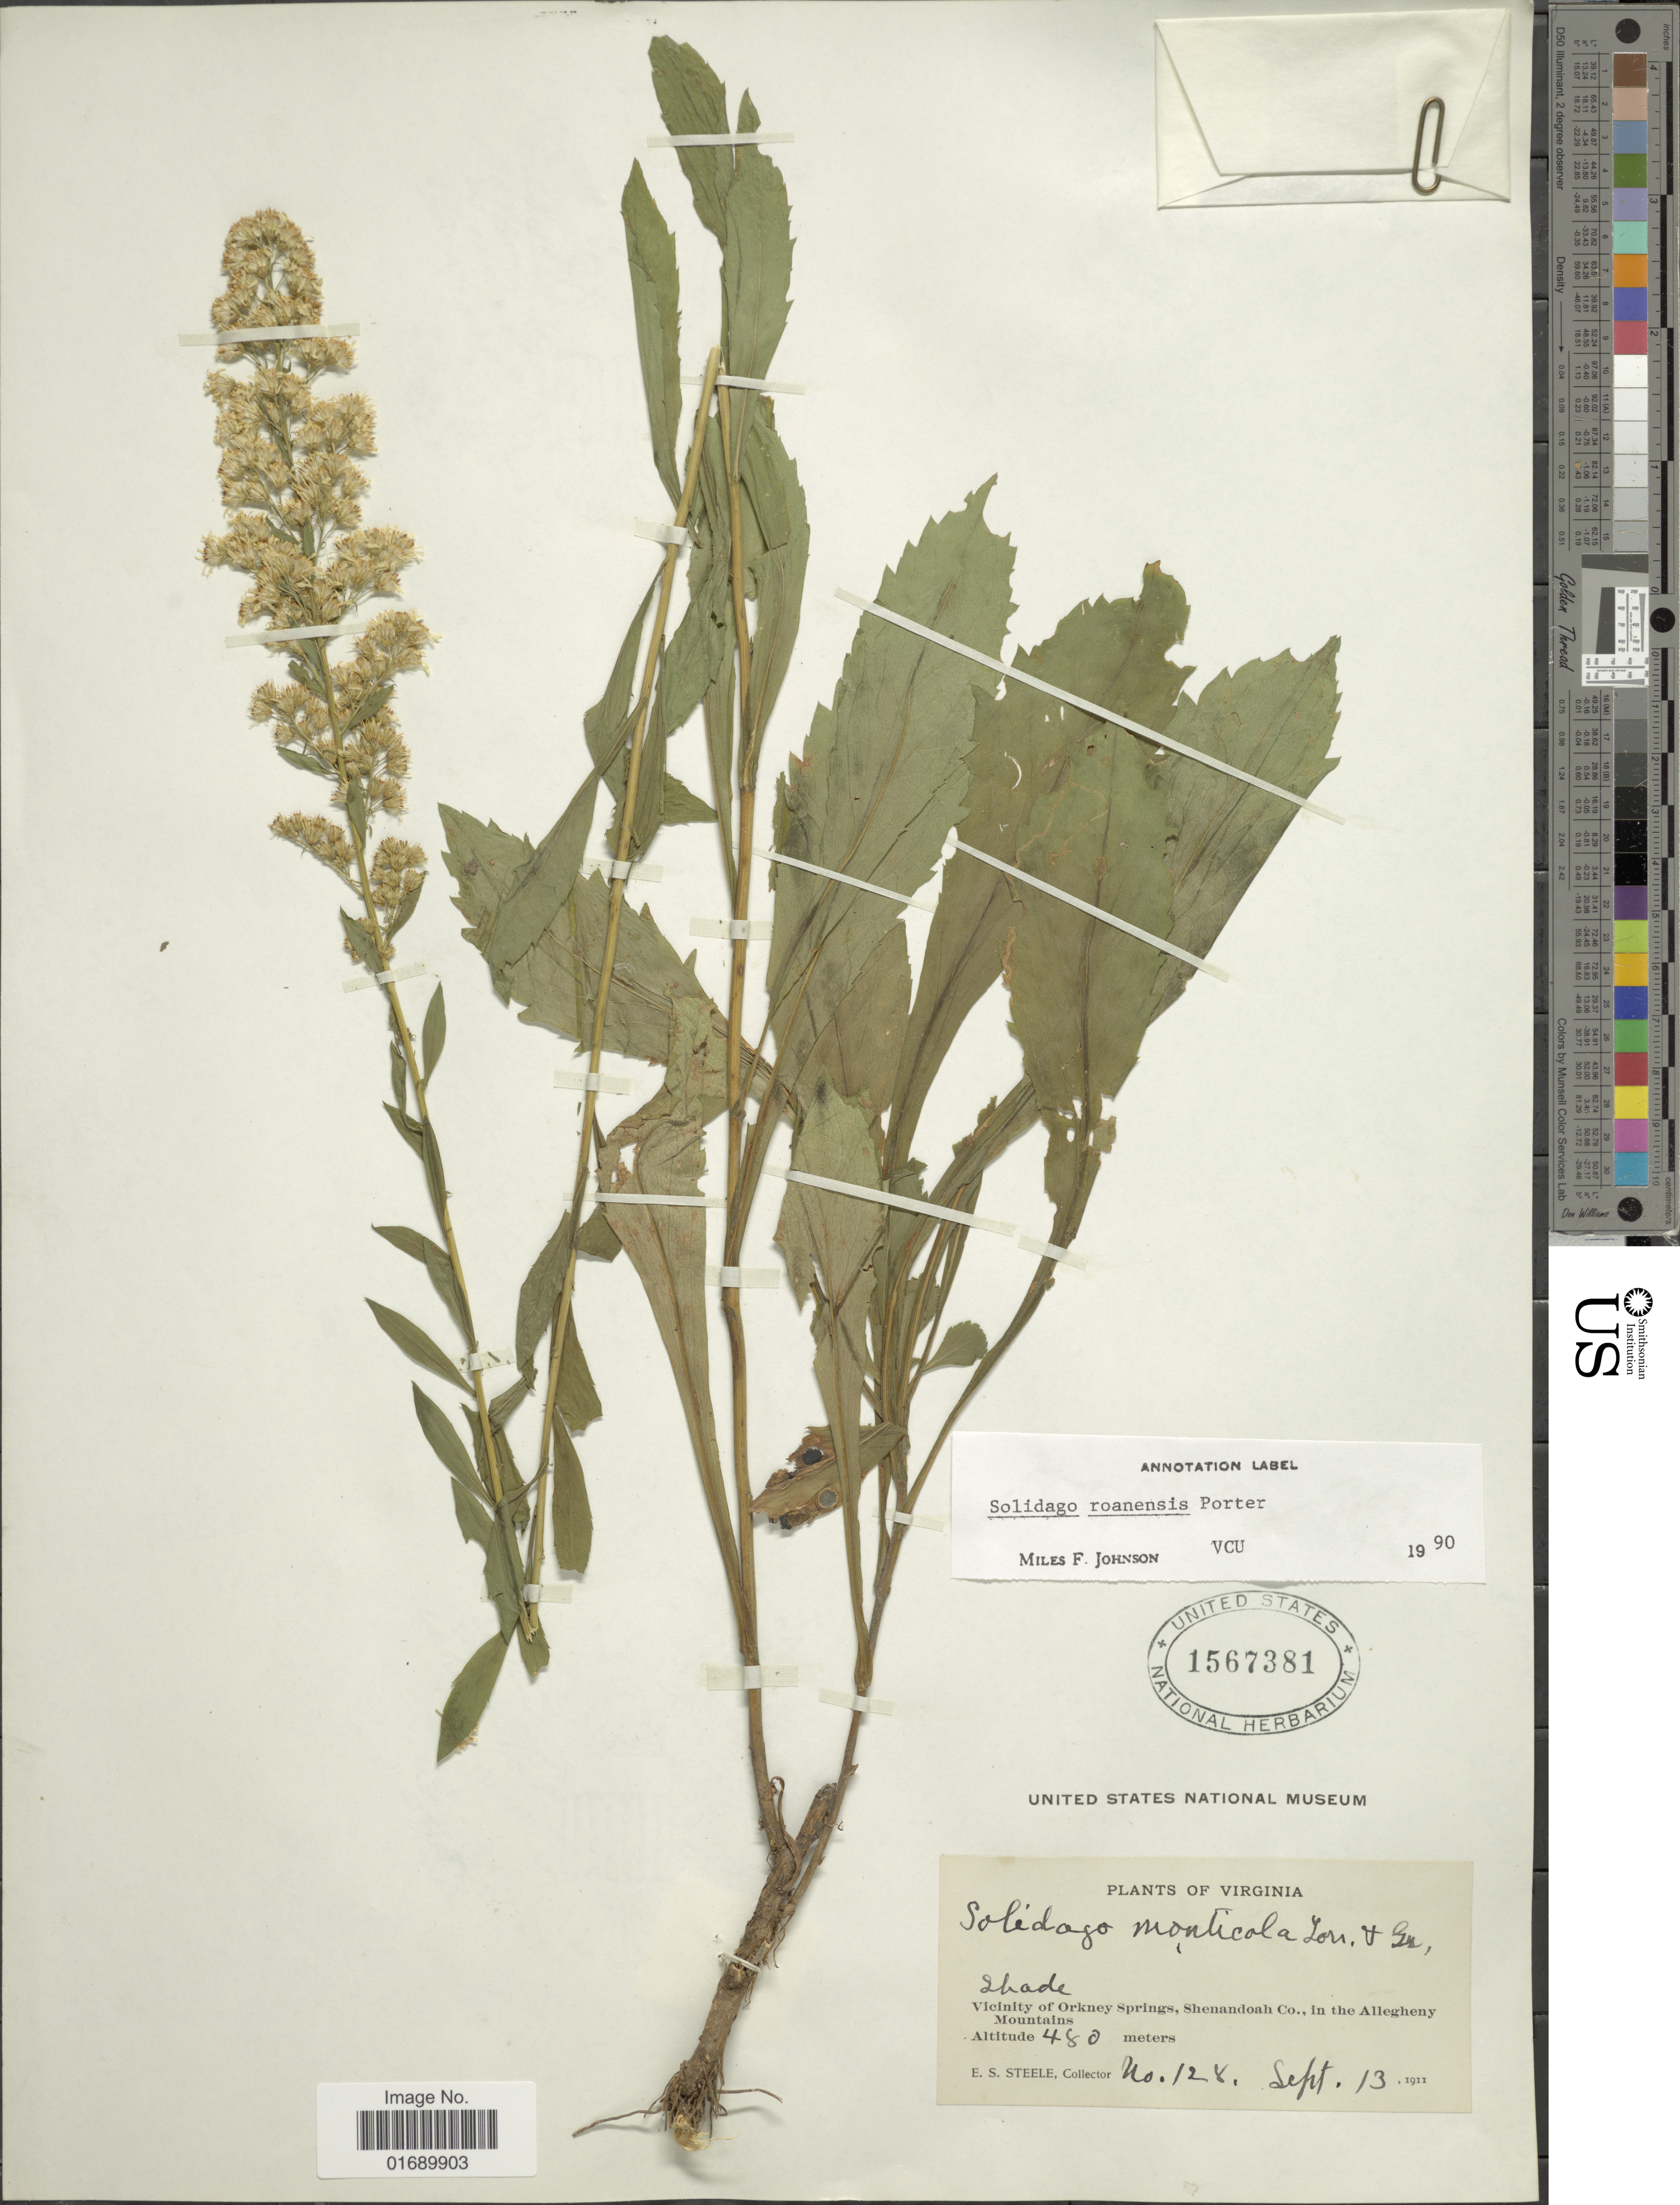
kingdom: Plantae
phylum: Tracheophyta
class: Magnoliopsida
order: Asterales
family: Asteraceae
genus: Solidago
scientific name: Solidago roanensis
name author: Porter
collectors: E. Steele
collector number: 128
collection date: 1911-09-13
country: United States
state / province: Virginia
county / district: Shenandoah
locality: Shade, vicinity of Orkney Springs, Shenandoah Co., in the Allegheny Mountains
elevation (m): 480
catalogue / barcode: US 1567381